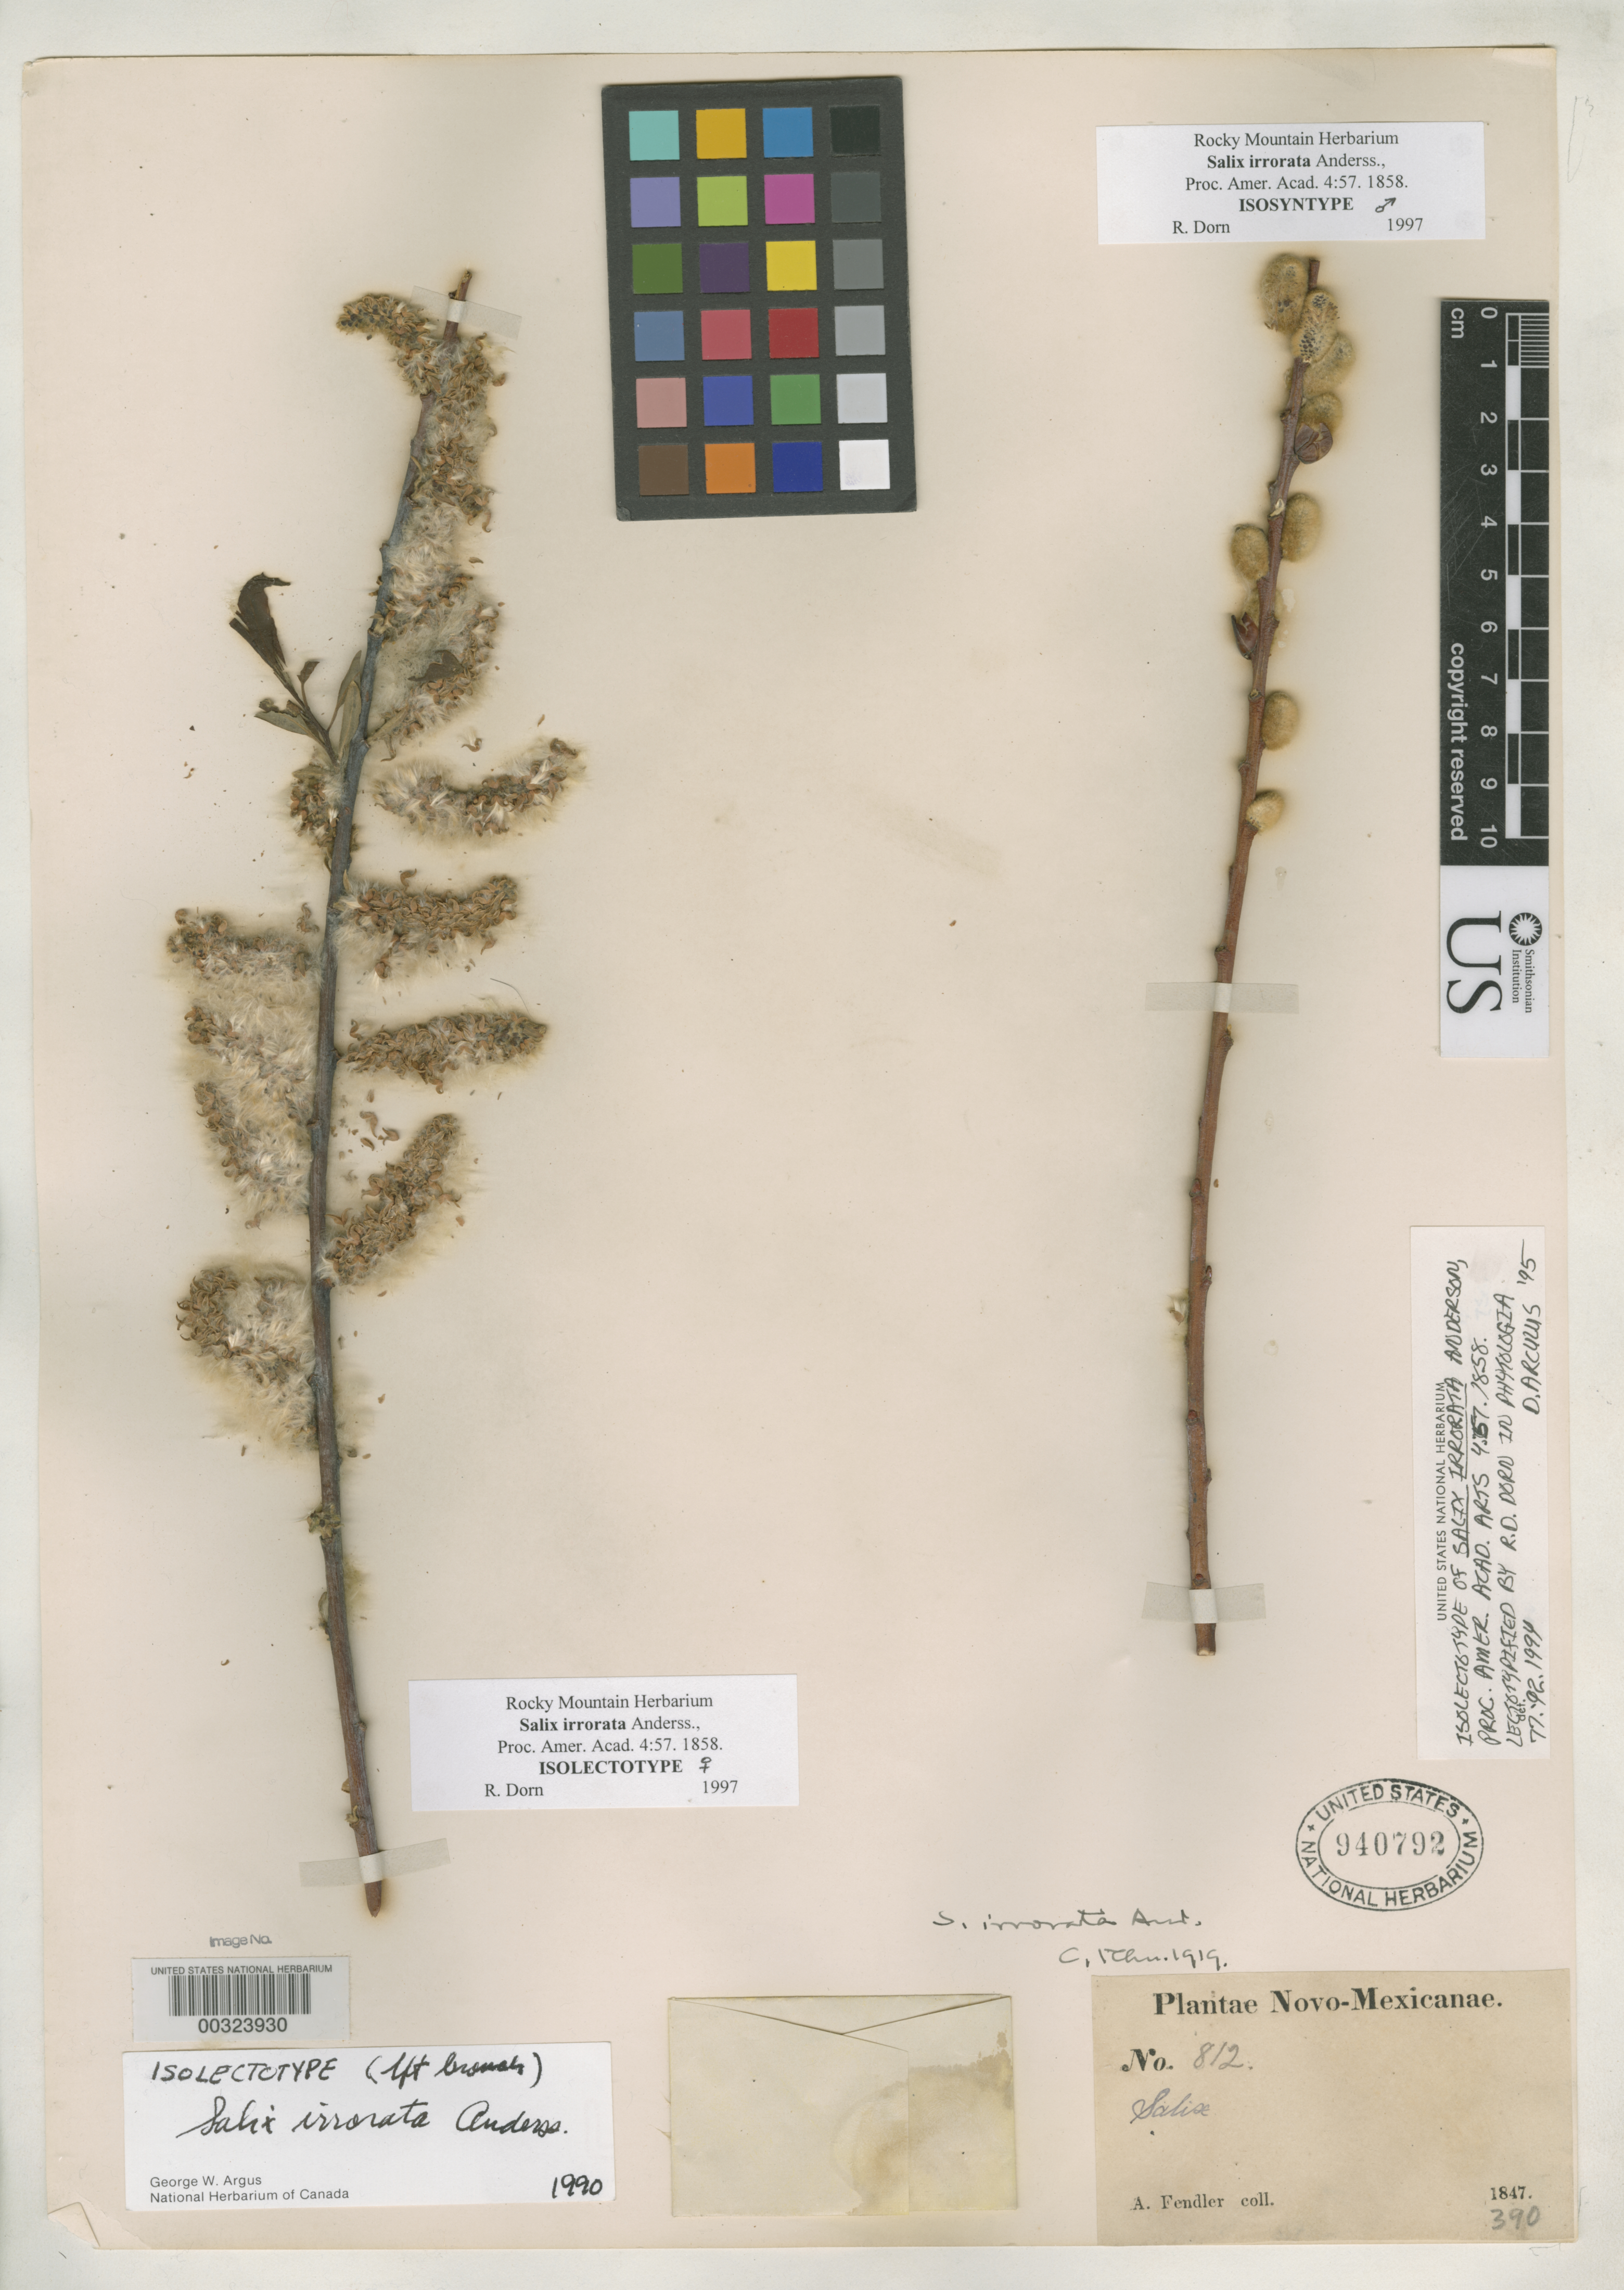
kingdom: Plantae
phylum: Tracheophyta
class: Magnoliopsida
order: Malpighiales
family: Salicaceae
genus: Salix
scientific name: Salix irrorata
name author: Andersson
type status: Isolectotype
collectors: A. Fendler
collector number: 390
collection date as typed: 1847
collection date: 1847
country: United States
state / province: New Mexico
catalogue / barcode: US 940792